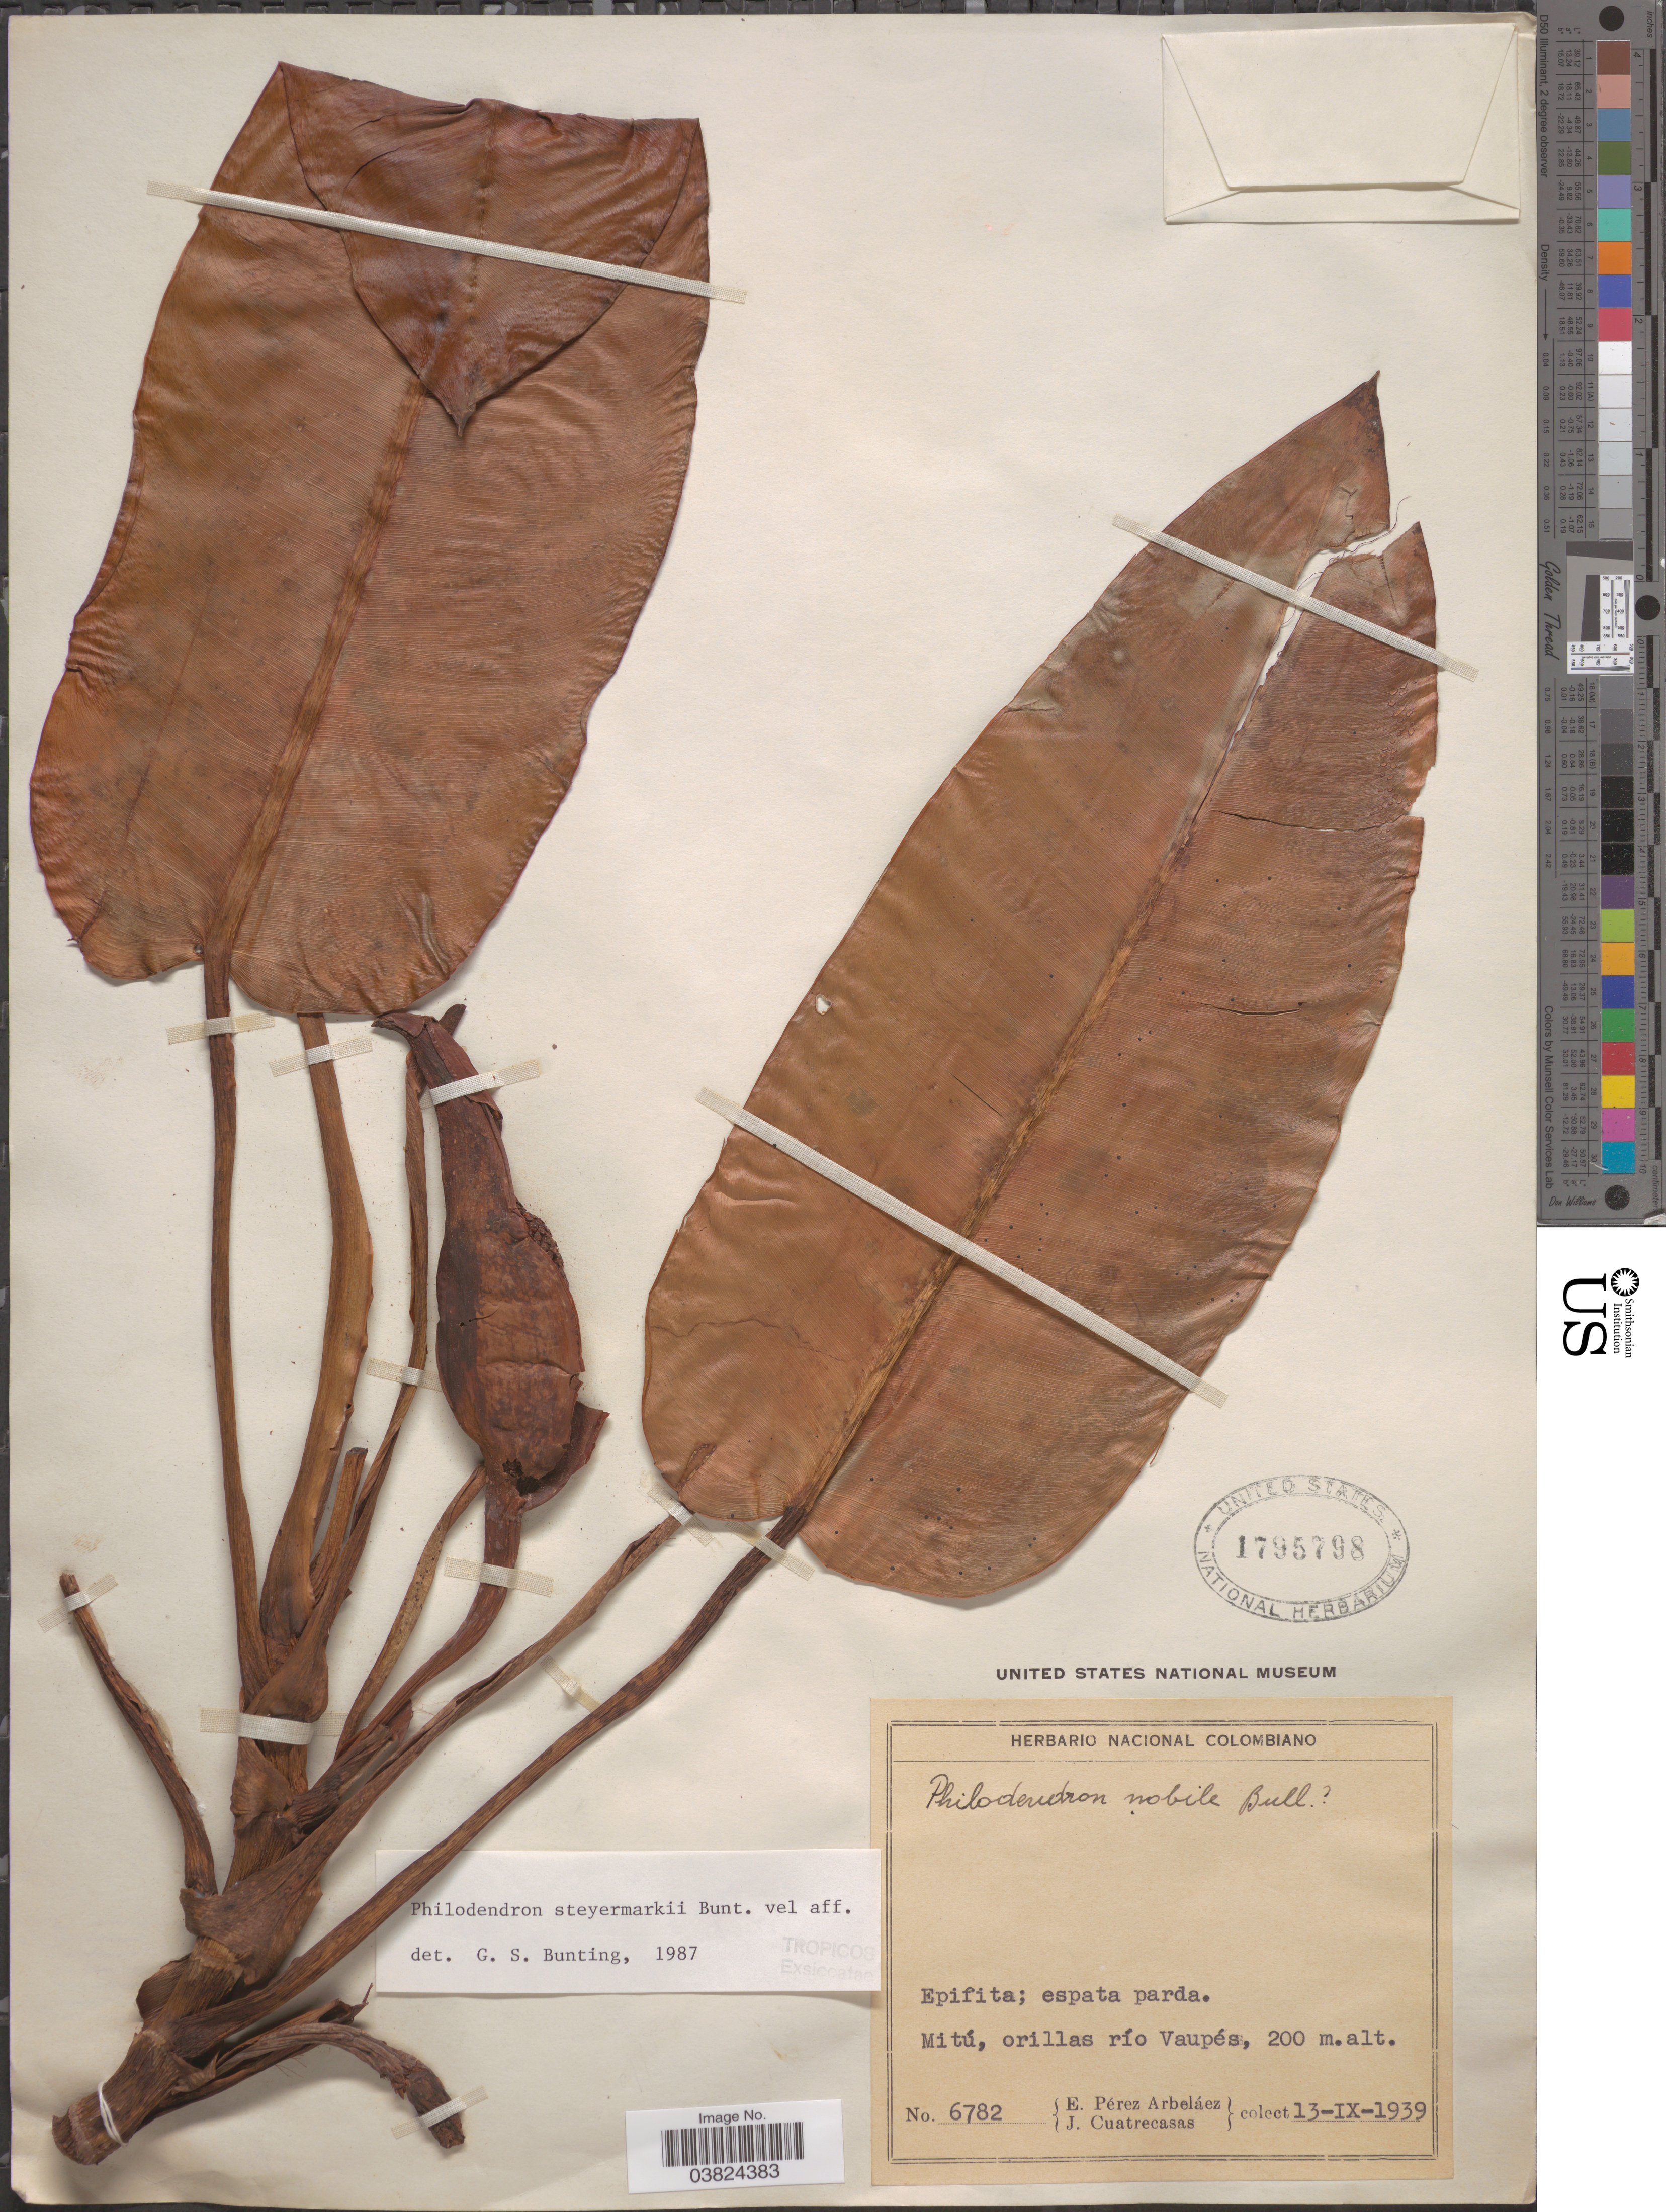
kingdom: Plantae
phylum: Tracheophyta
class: Liliopsida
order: Alismatales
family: Araceae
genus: Philodendron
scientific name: Philodendron steyermarkii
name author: G.S. Bunting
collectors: E. Pérez Arbeláez & J. Cuatrecasas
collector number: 6782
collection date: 1939-09-13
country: Colombia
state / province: Vaupés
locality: Mitú, orillas río Vaupés.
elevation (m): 200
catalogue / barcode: US 1795798